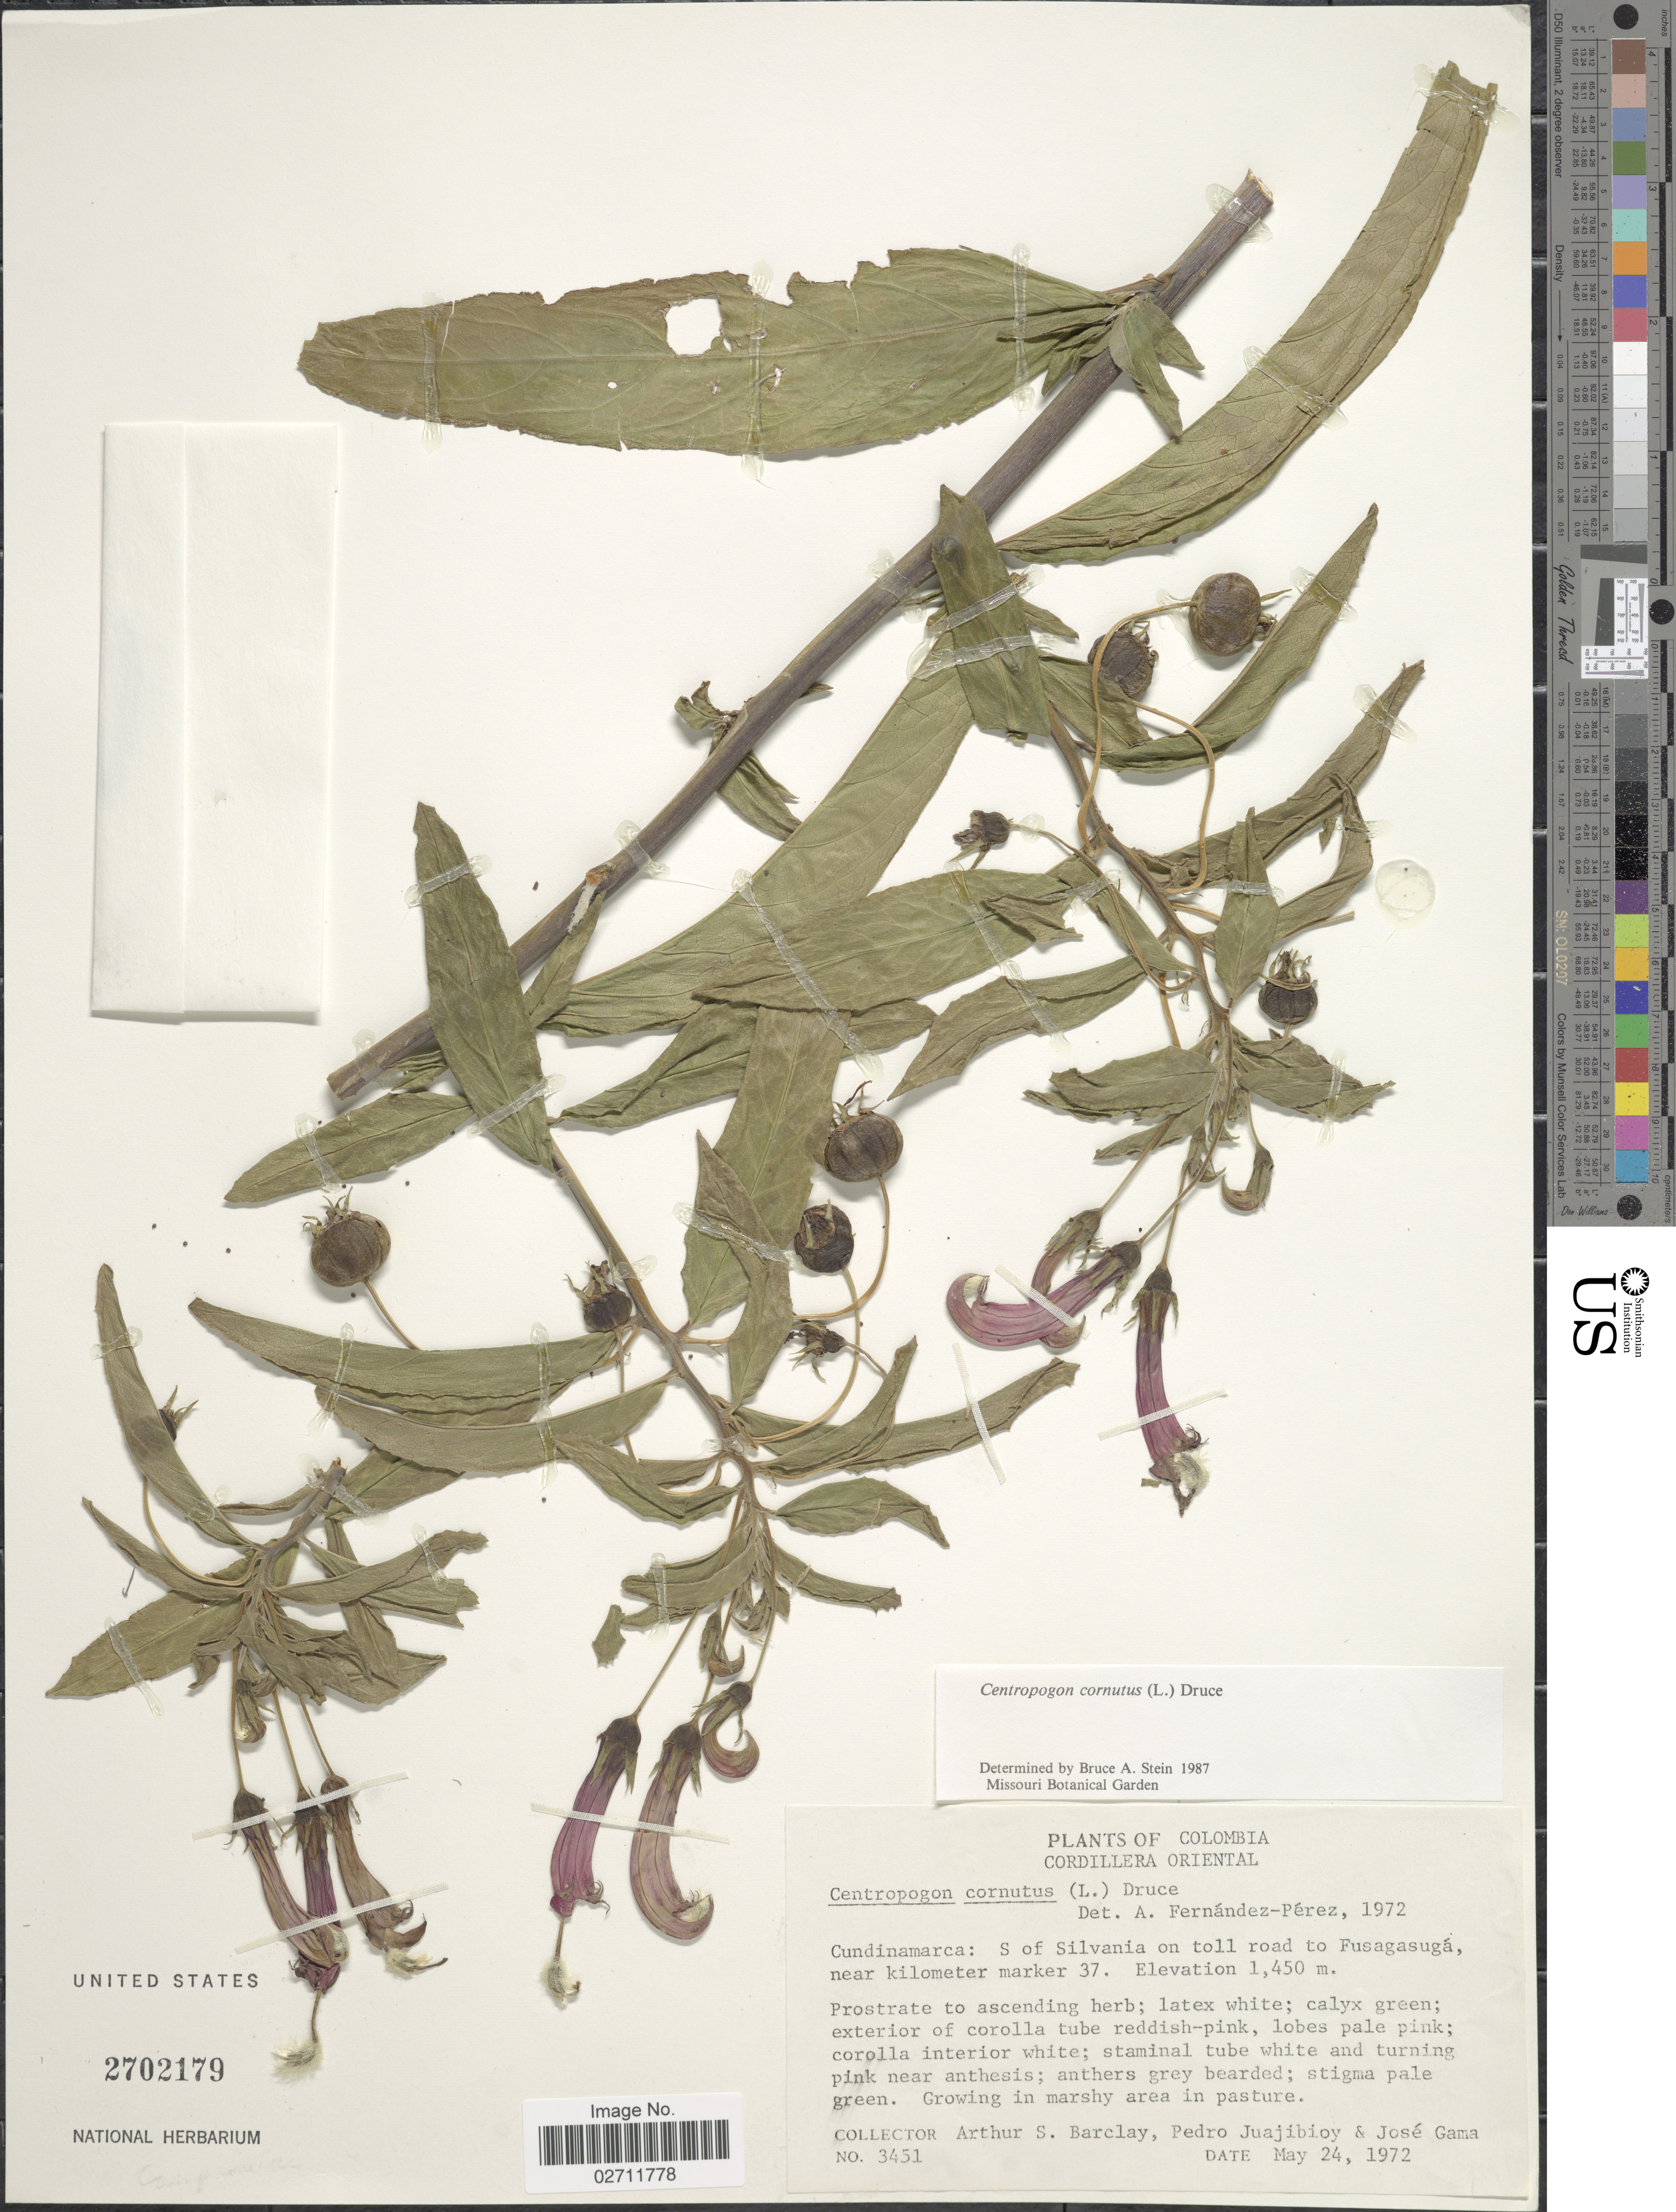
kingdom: Plantae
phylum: Tracheophyta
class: Magnoliopsida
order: Asterales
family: Campanulaceae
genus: Centropogon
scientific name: Centropogon cornutus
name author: (L.) Druce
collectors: A. S. Barclay, P. Juajibioy & J. Gama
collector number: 3451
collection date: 1972-05-24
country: Colombia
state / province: Cundinamarca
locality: Cordillera Oriental. S of Silvania on toll road to Fusagasuga, near kilometer marker 37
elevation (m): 1450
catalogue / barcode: US 2702179